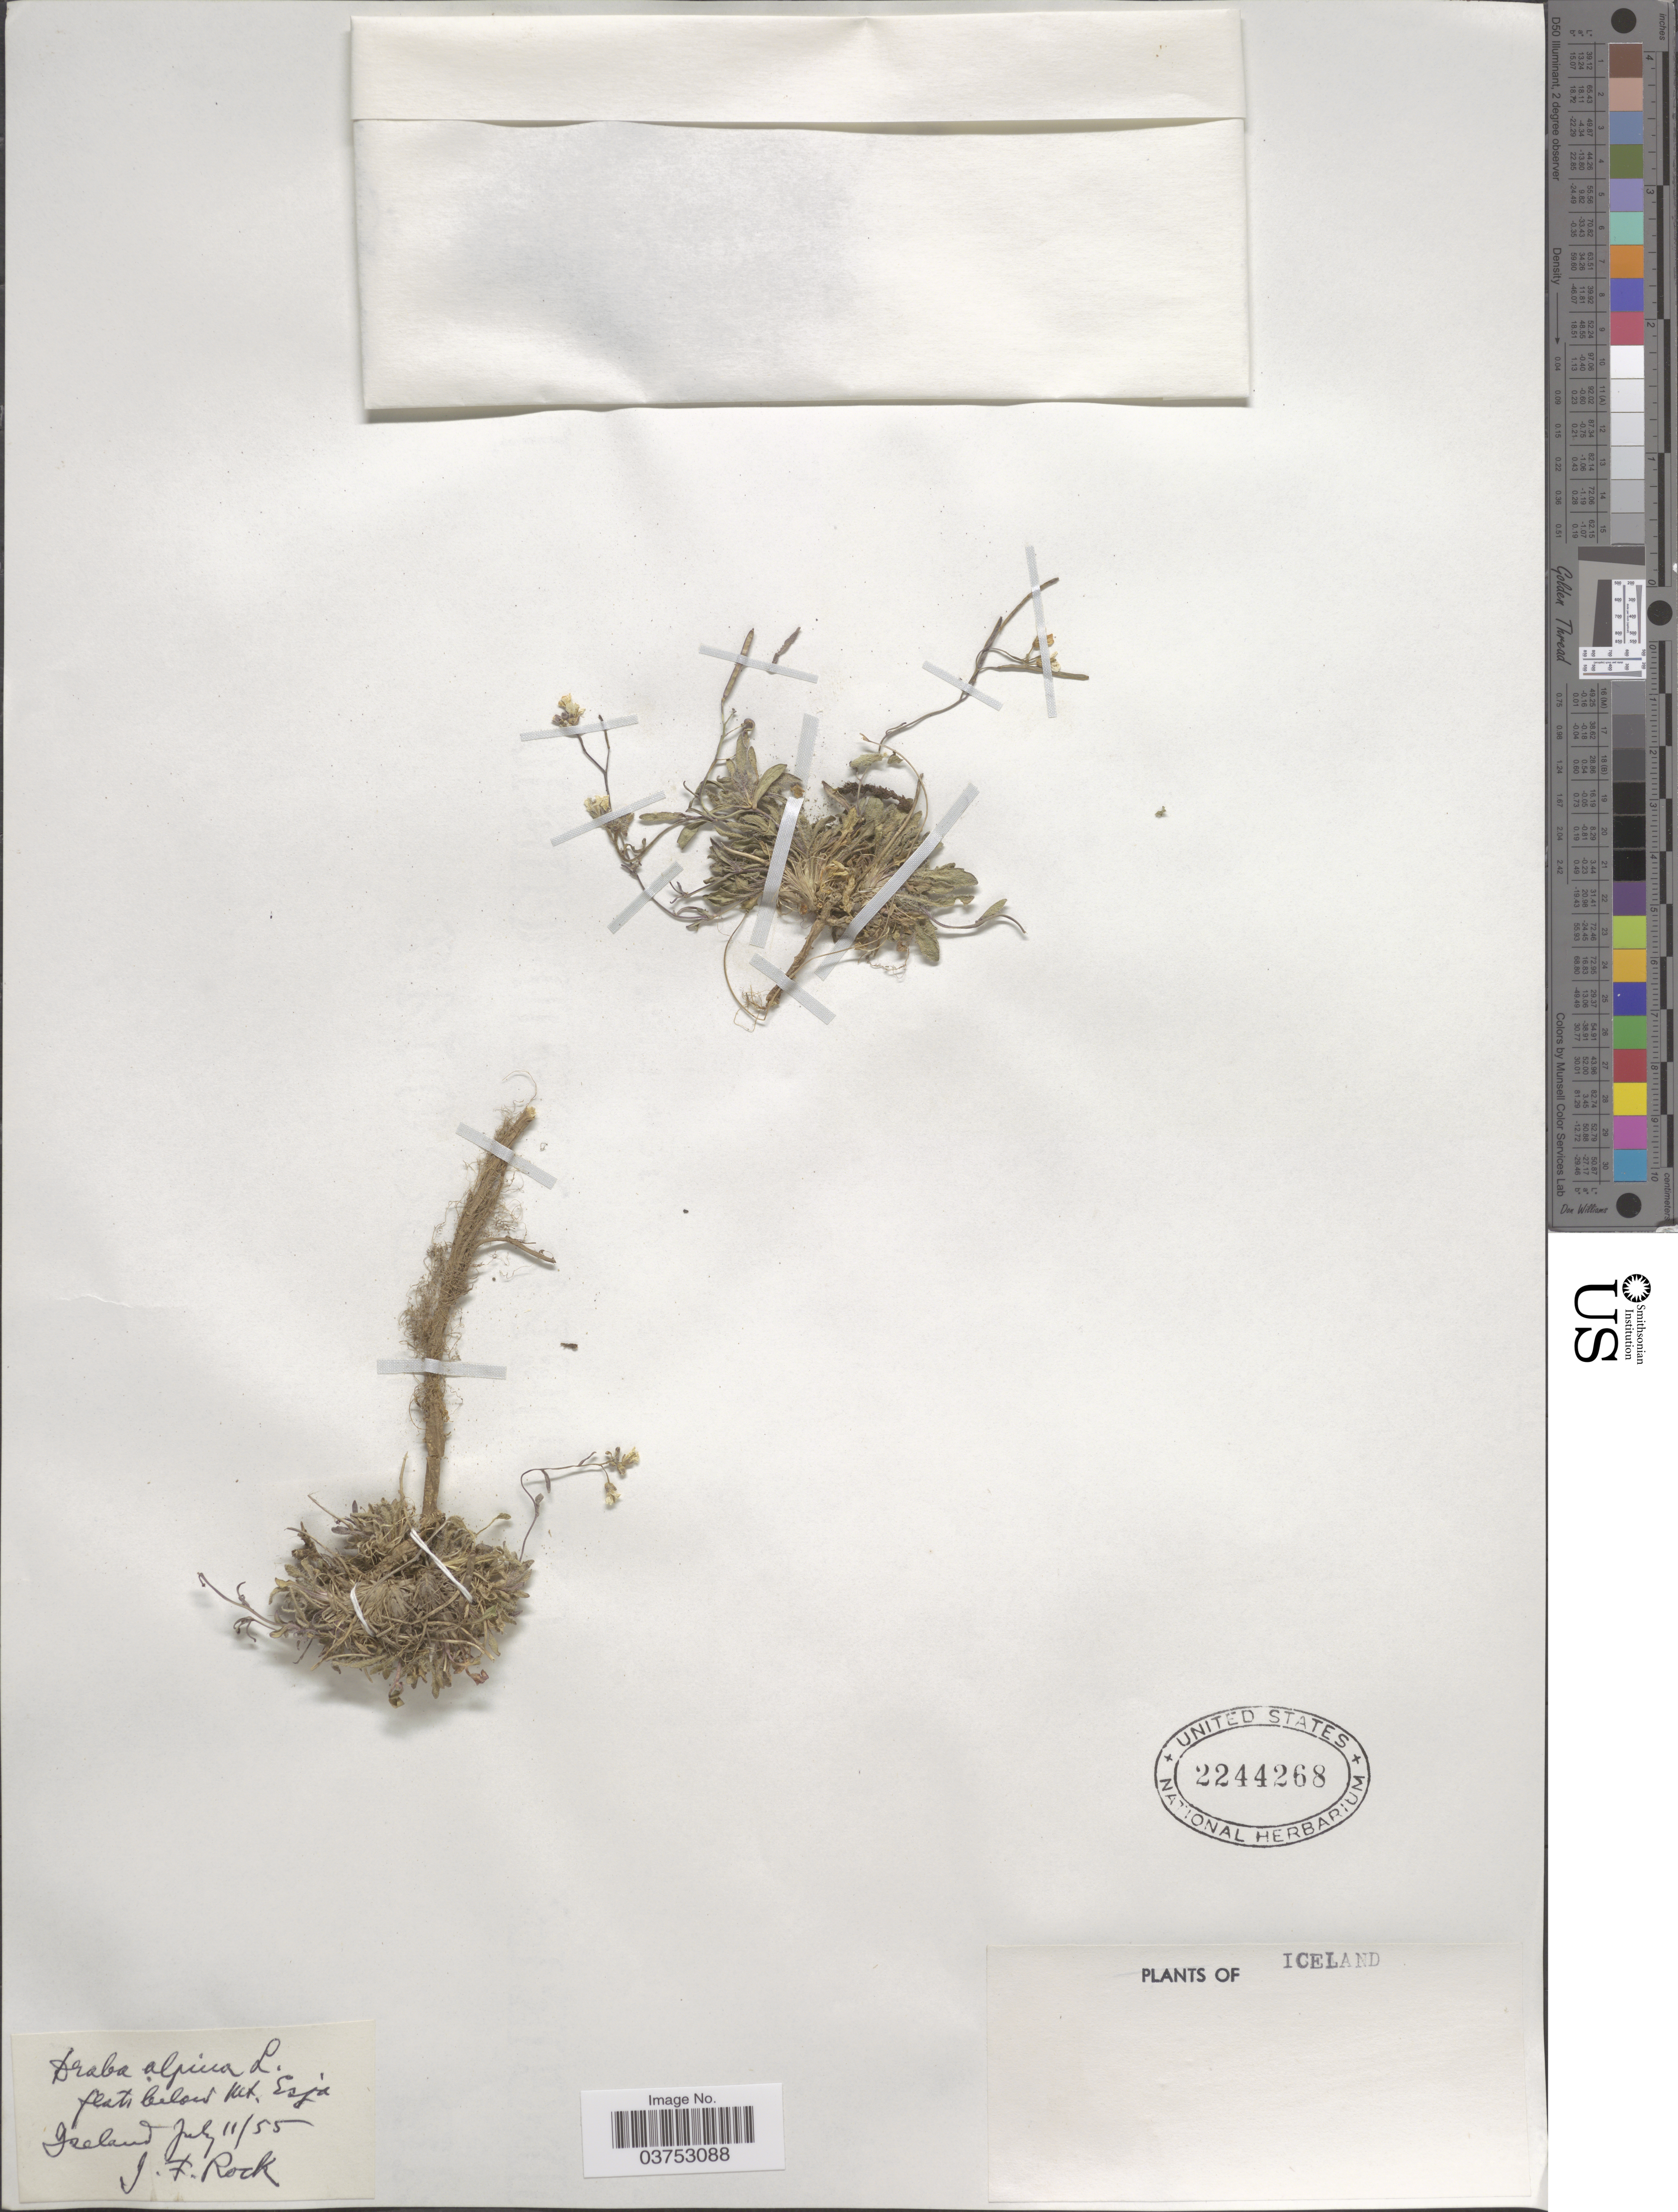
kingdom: Plantae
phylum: Tracheophyta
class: Magnoliopsida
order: Brassicales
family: Brassicaceae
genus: Draba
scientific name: Draba alpina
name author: L.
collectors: J. Rock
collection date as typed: Transcribed d/m/y: 11/7/55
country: Iceland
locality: Flats below Mt. Esja.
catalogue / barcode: US 2244268